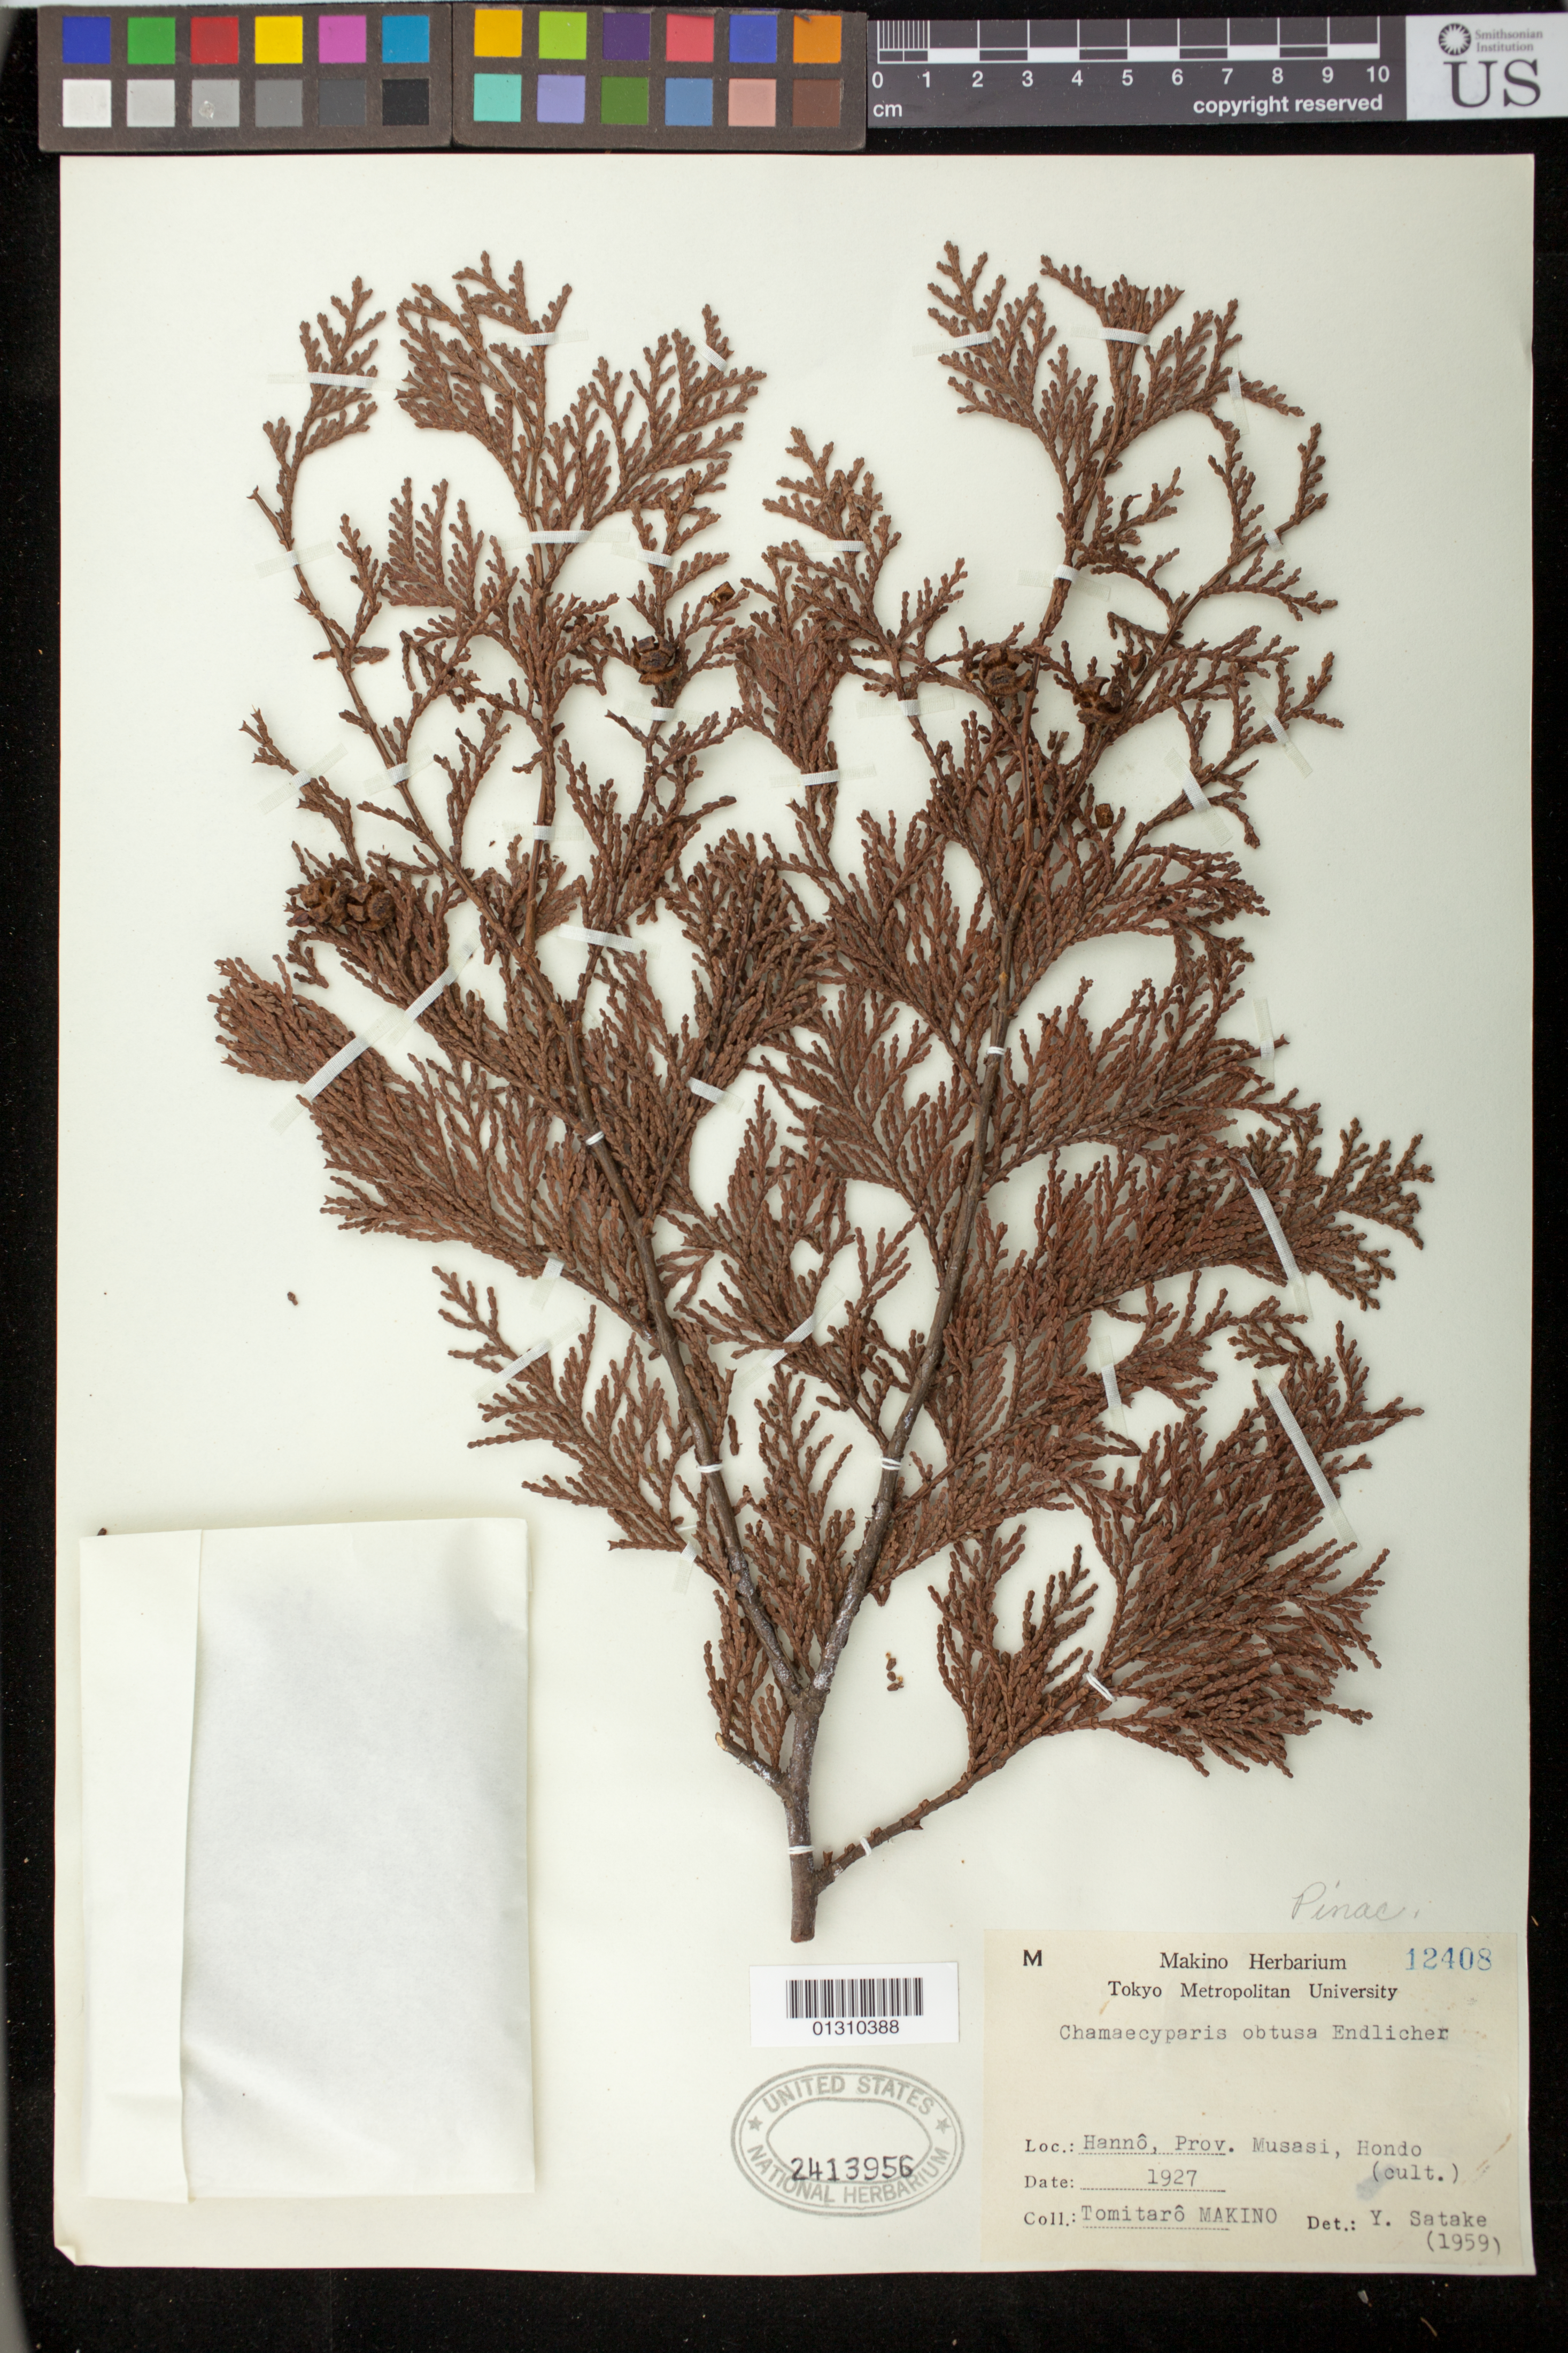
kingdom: Plantae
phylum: Tracheophyta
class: Pinopsida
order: Pinales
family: Cupressaceae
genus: Chamaecyparis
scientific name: Chamaecyparis lawsoniana var. allumi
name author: (R. Sm.) Boiss.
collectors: T. Makino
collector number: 12408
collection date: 1927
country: Japan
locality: Hanno, Prov. Musasi, Hondo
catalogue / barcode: US 2413956